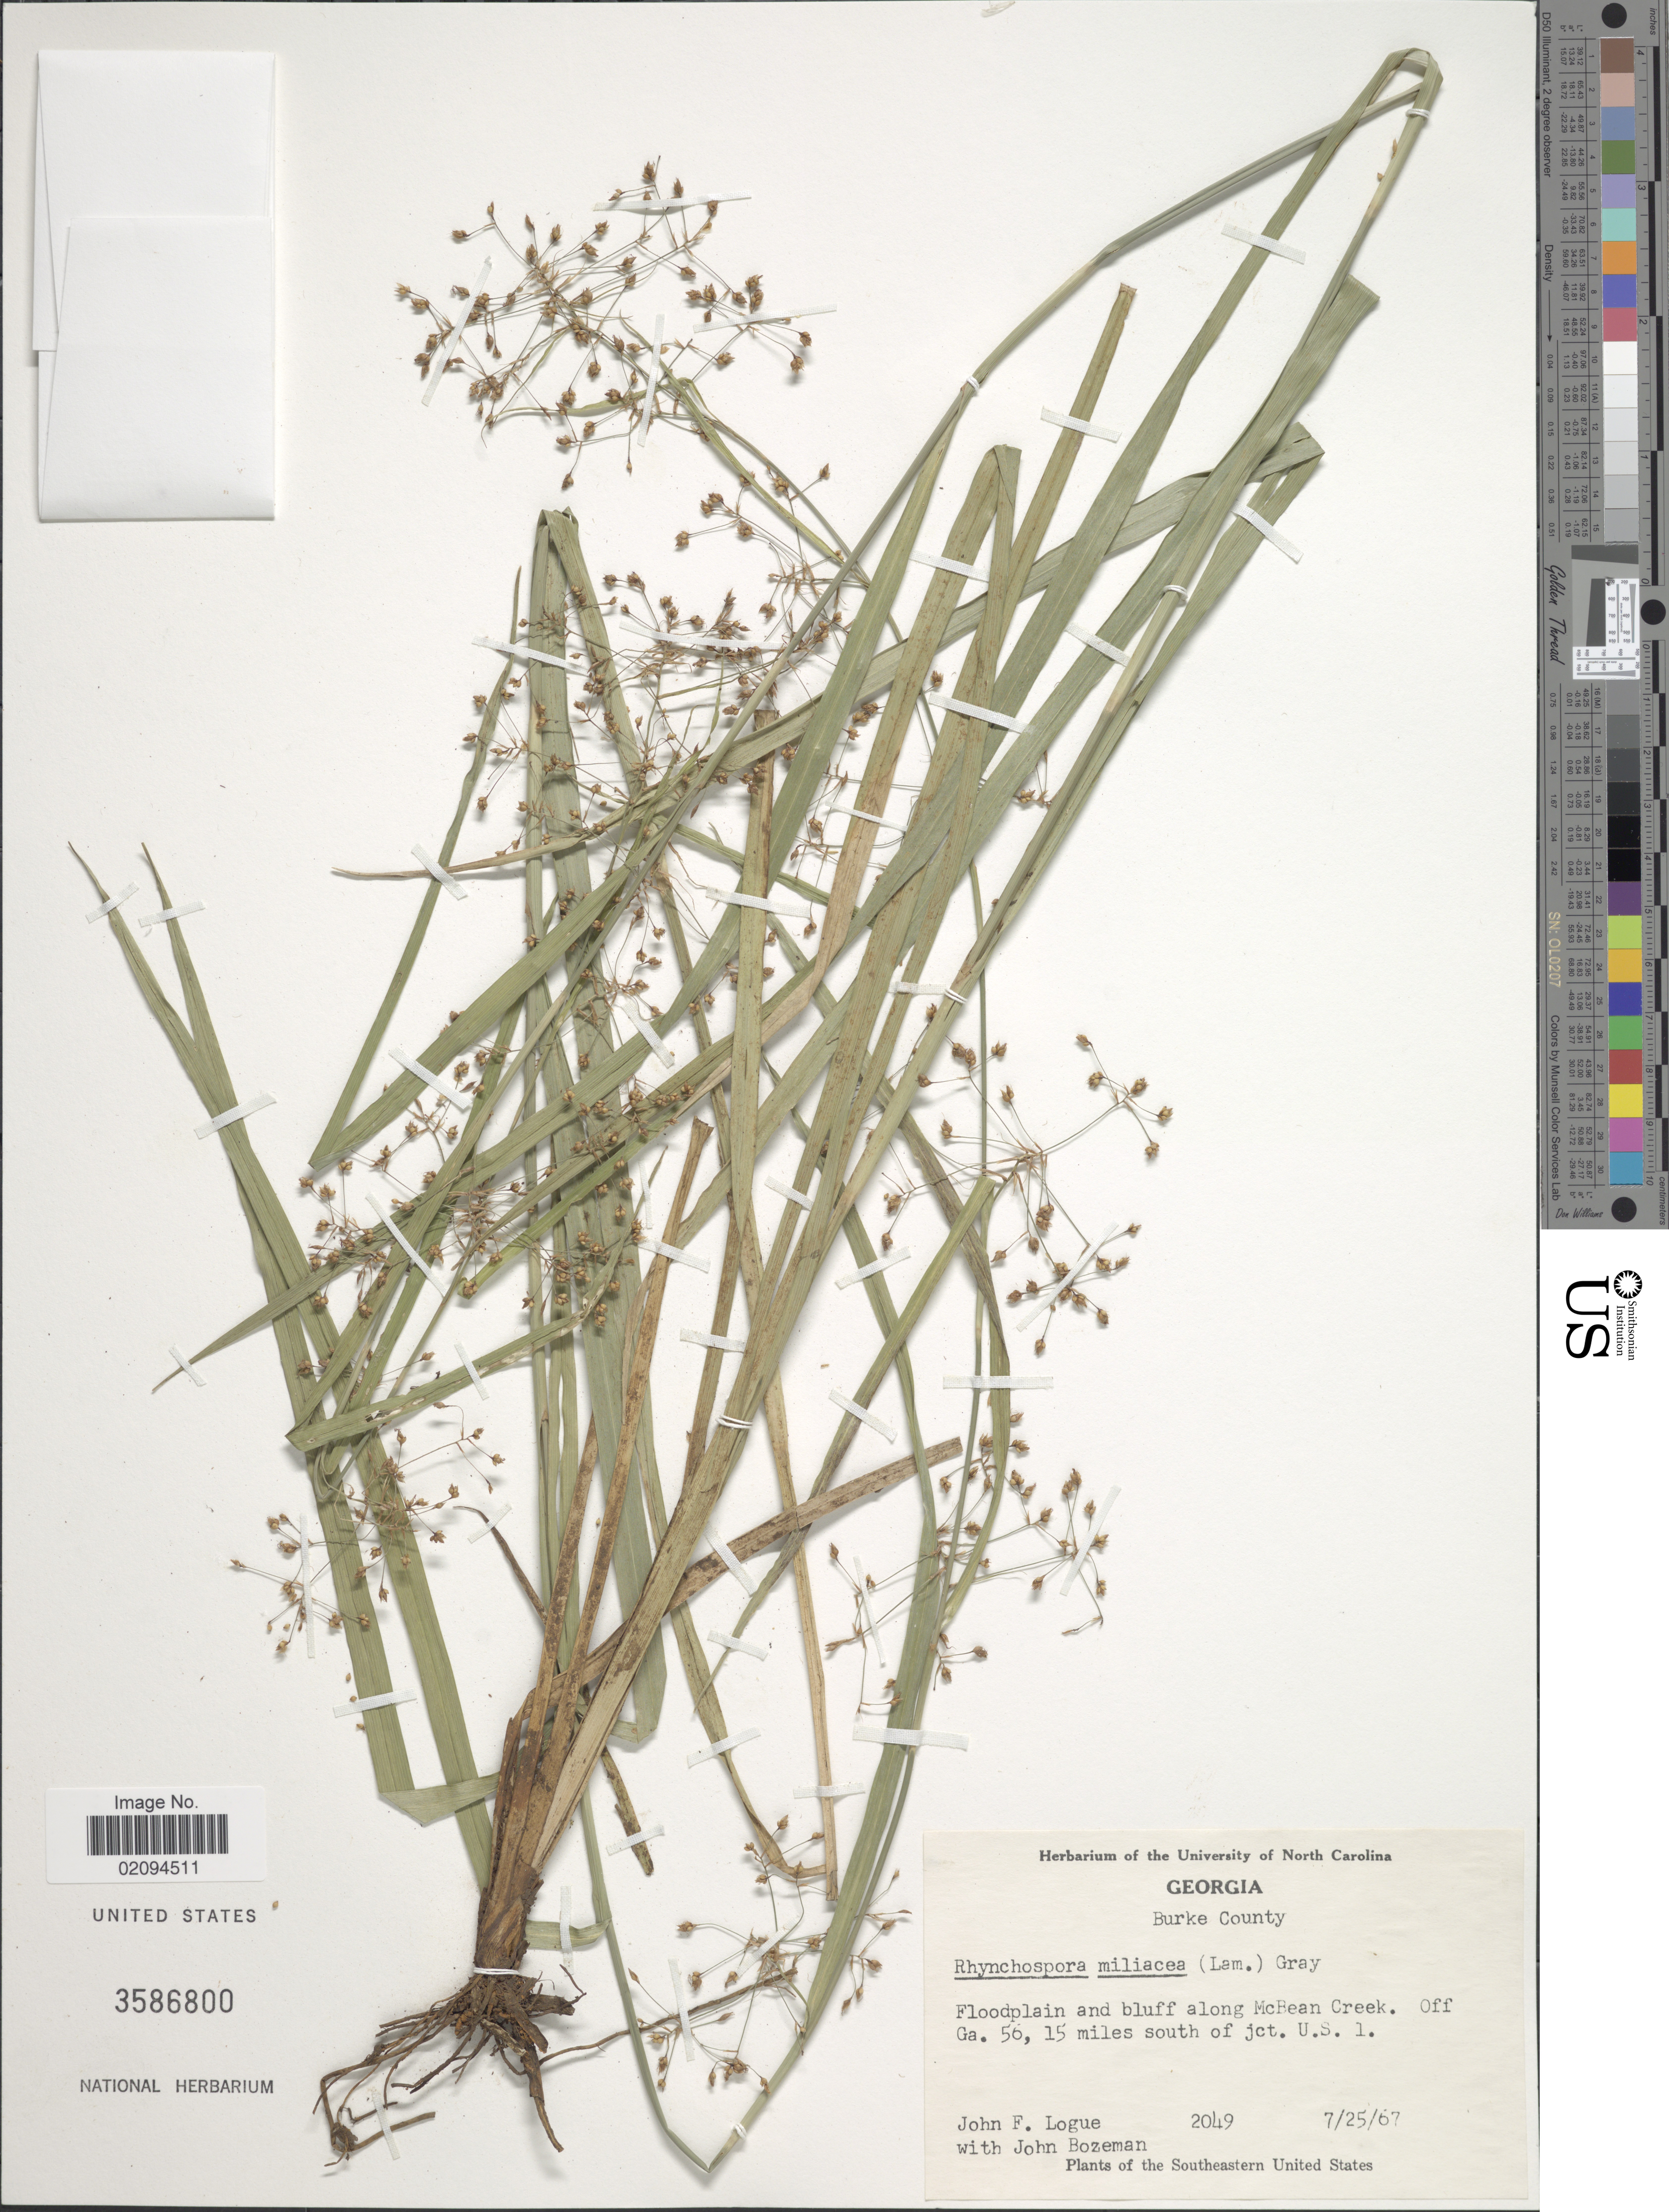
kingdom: Plantae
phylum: Tracheophyta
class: Liliopsida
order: Poales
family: Cyperaceae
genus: Rhynchospora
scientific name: Rhynchospora miliacea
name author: (Lam.) A. Gray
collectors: J. Logue & J. R. Bozeman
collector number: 2049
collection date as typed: Transcribed d/m/y: 25/7/67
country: United States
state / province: Georgia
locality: Burke County. Floodplain and bluff along McBean Creek. Off Ga. 56, 15 miles south of jct. U.S. 1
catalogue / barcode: US 3586800